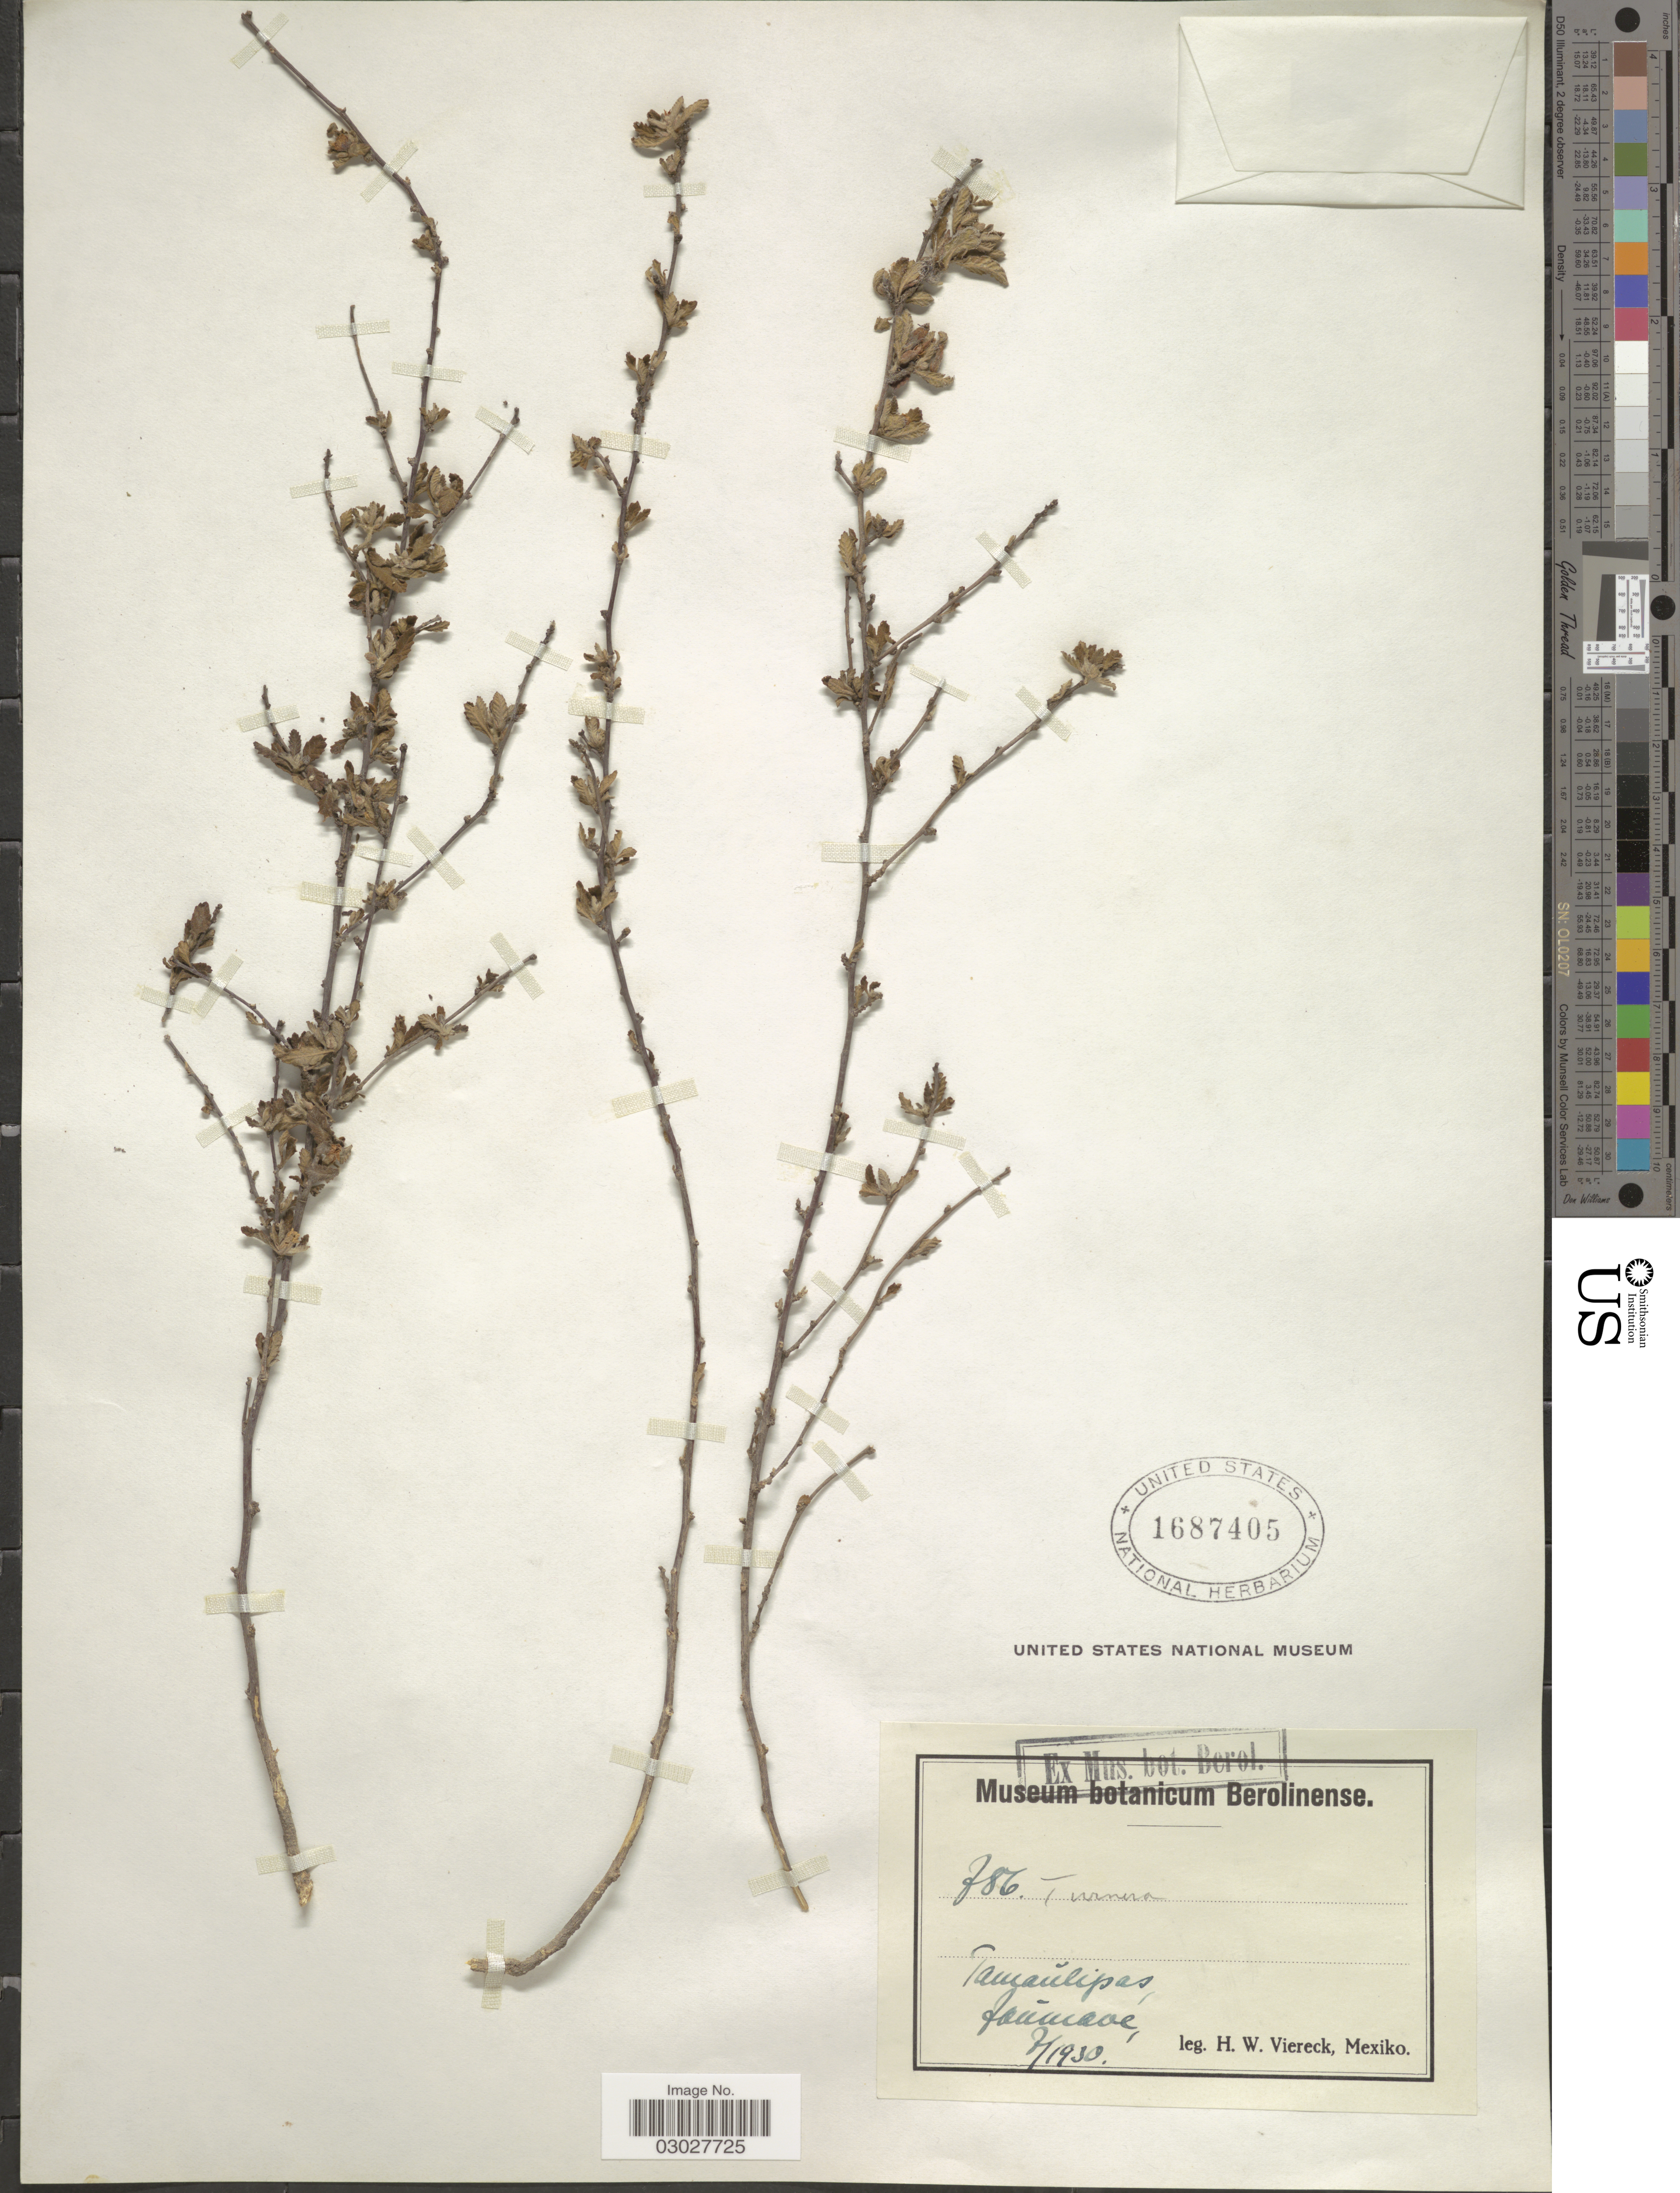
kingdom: Plantae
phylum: Tracheophyta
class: Magnoliopsida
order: Malpighiales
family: Turneraceae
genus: Turnera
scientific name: Turnera diffusa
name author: Willd. ex Schult.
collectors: H. W. Viereck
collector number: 786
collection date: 1930-07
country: Mexico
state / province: Tamaulipas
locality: Jaúmave.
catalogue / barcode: US 1687405